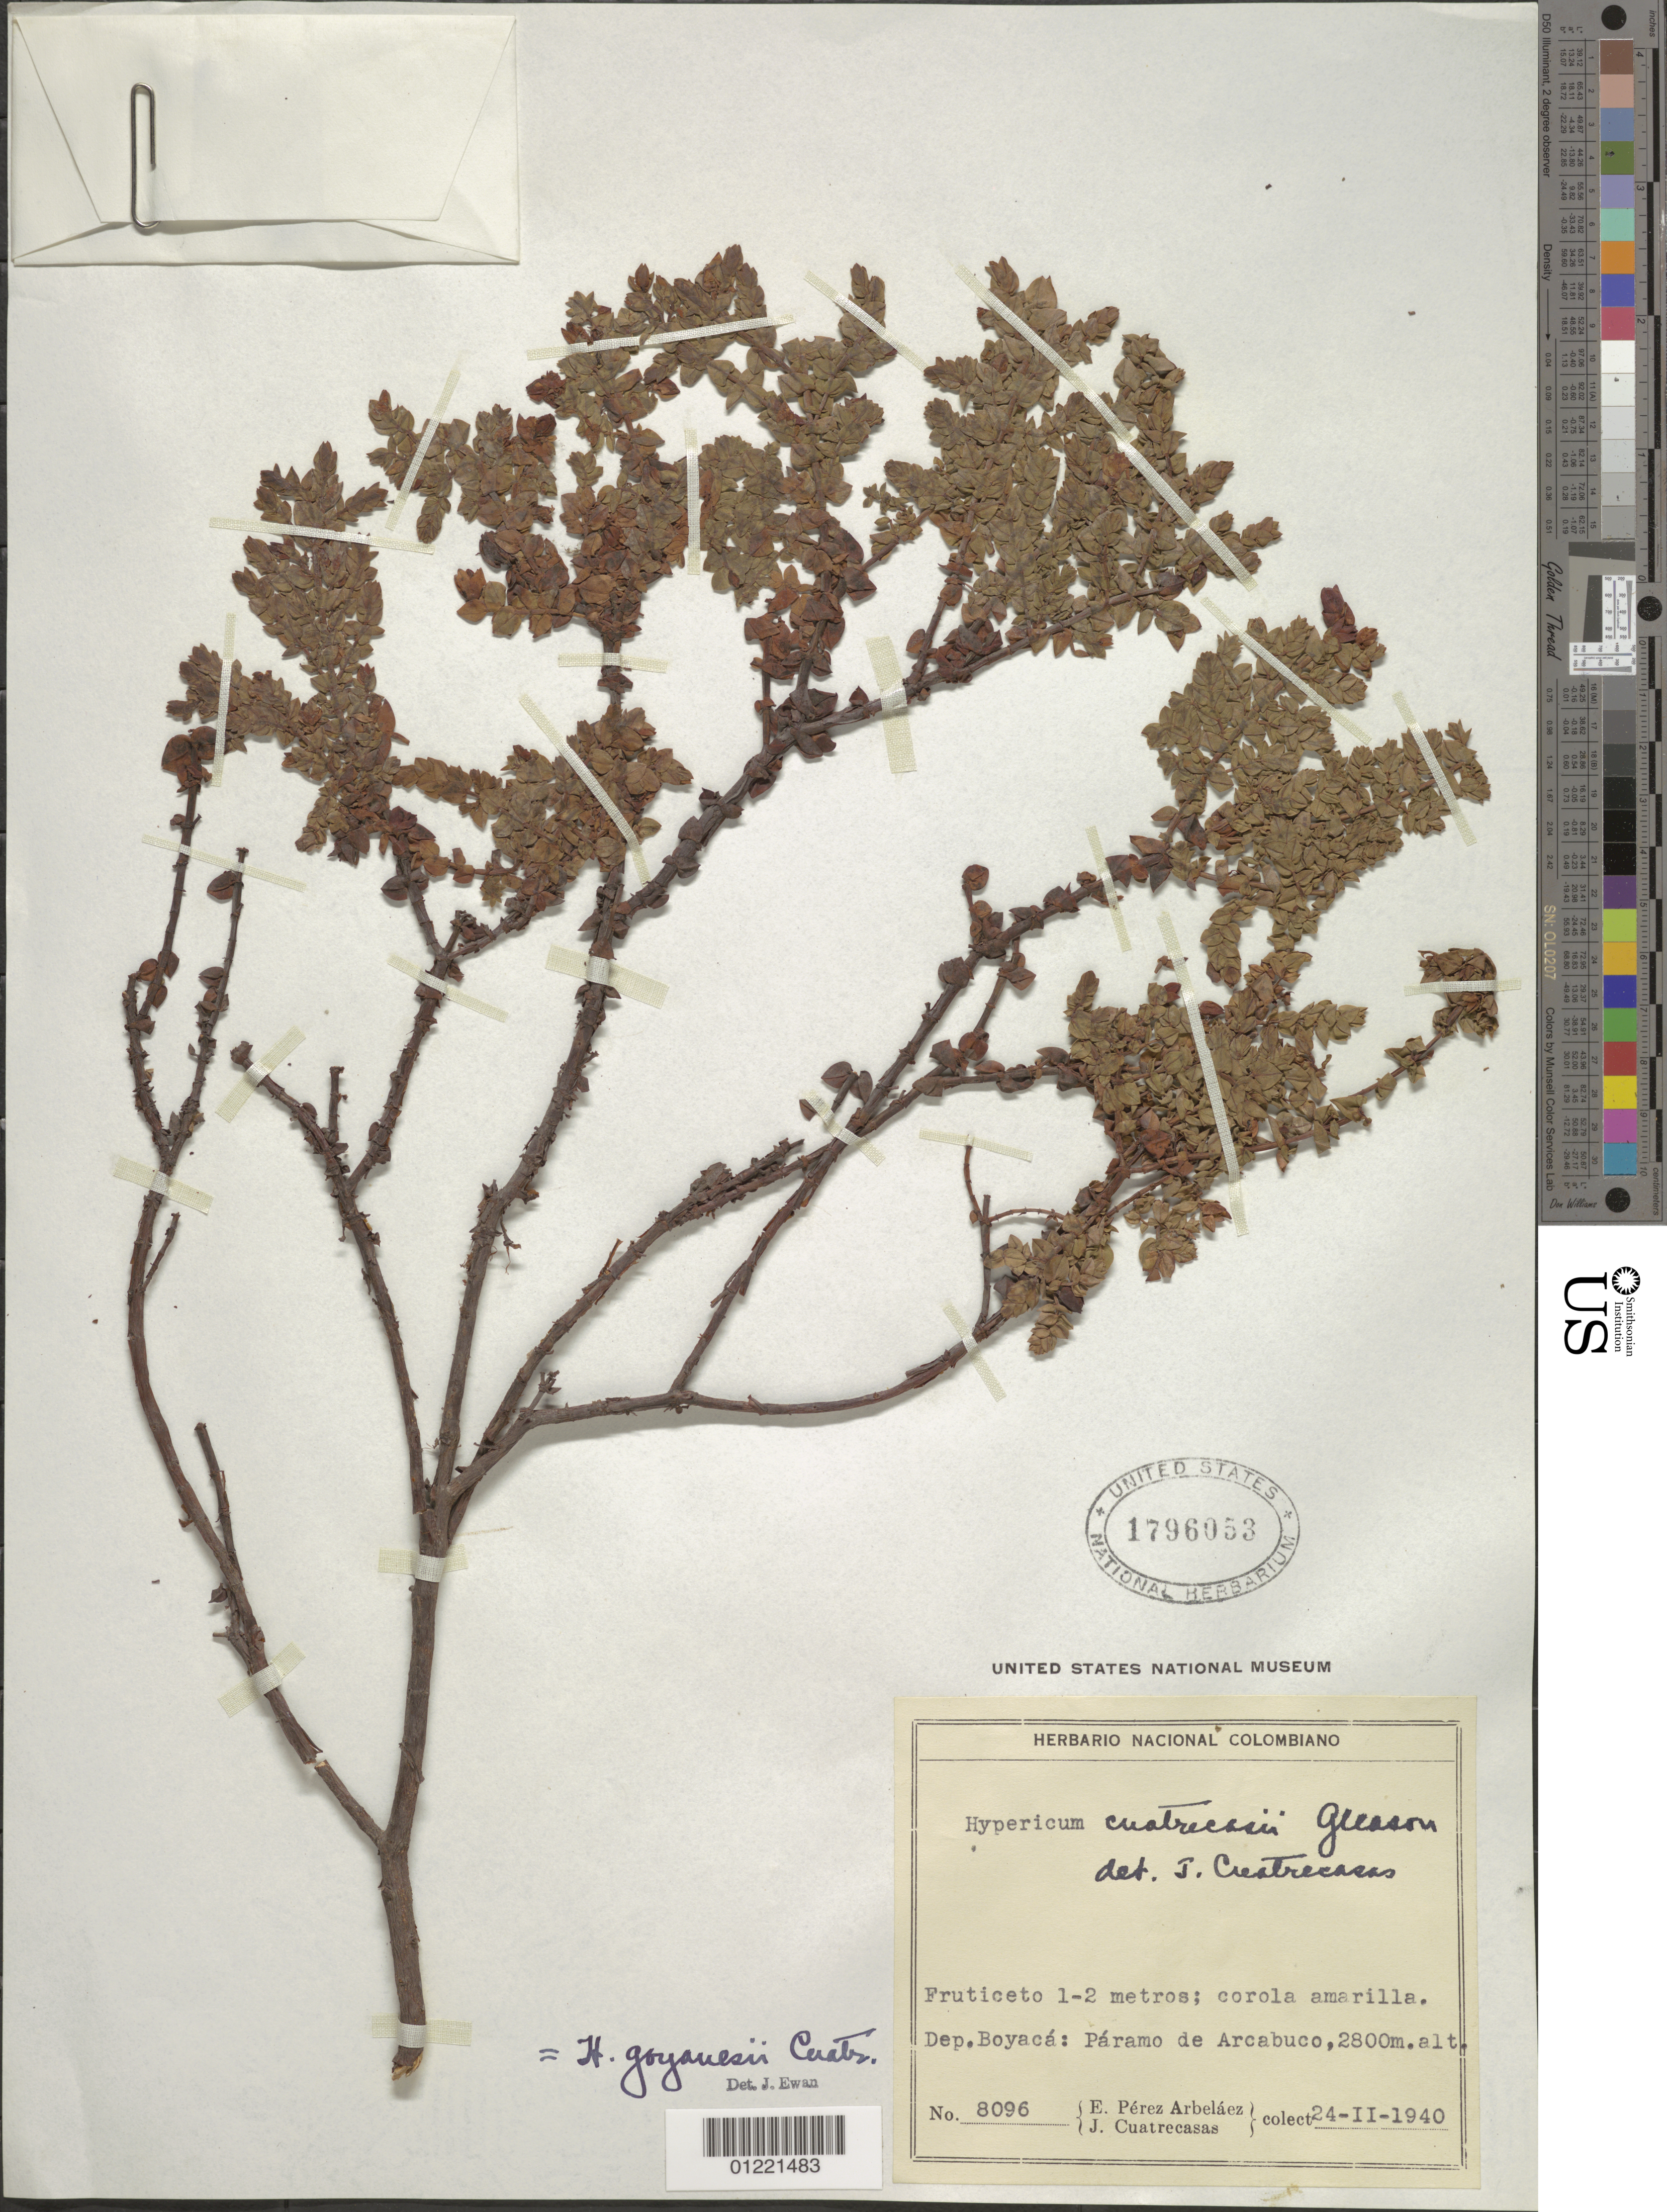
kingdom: Plantae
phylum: Tracheophyta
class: Magnoliopsida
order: Malpighiales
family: Hypericaceae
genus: Hypericum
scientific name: Hypericum cuatrecasii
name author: Gleason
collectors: E. Pérez Arbeláez & J. Cuatrecasas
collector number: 8096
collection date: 1940-02-24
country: Colombia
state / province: Boyacá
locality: Páramo de Arcabuco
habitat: paramo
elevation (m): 2800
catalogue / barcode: US 1796053